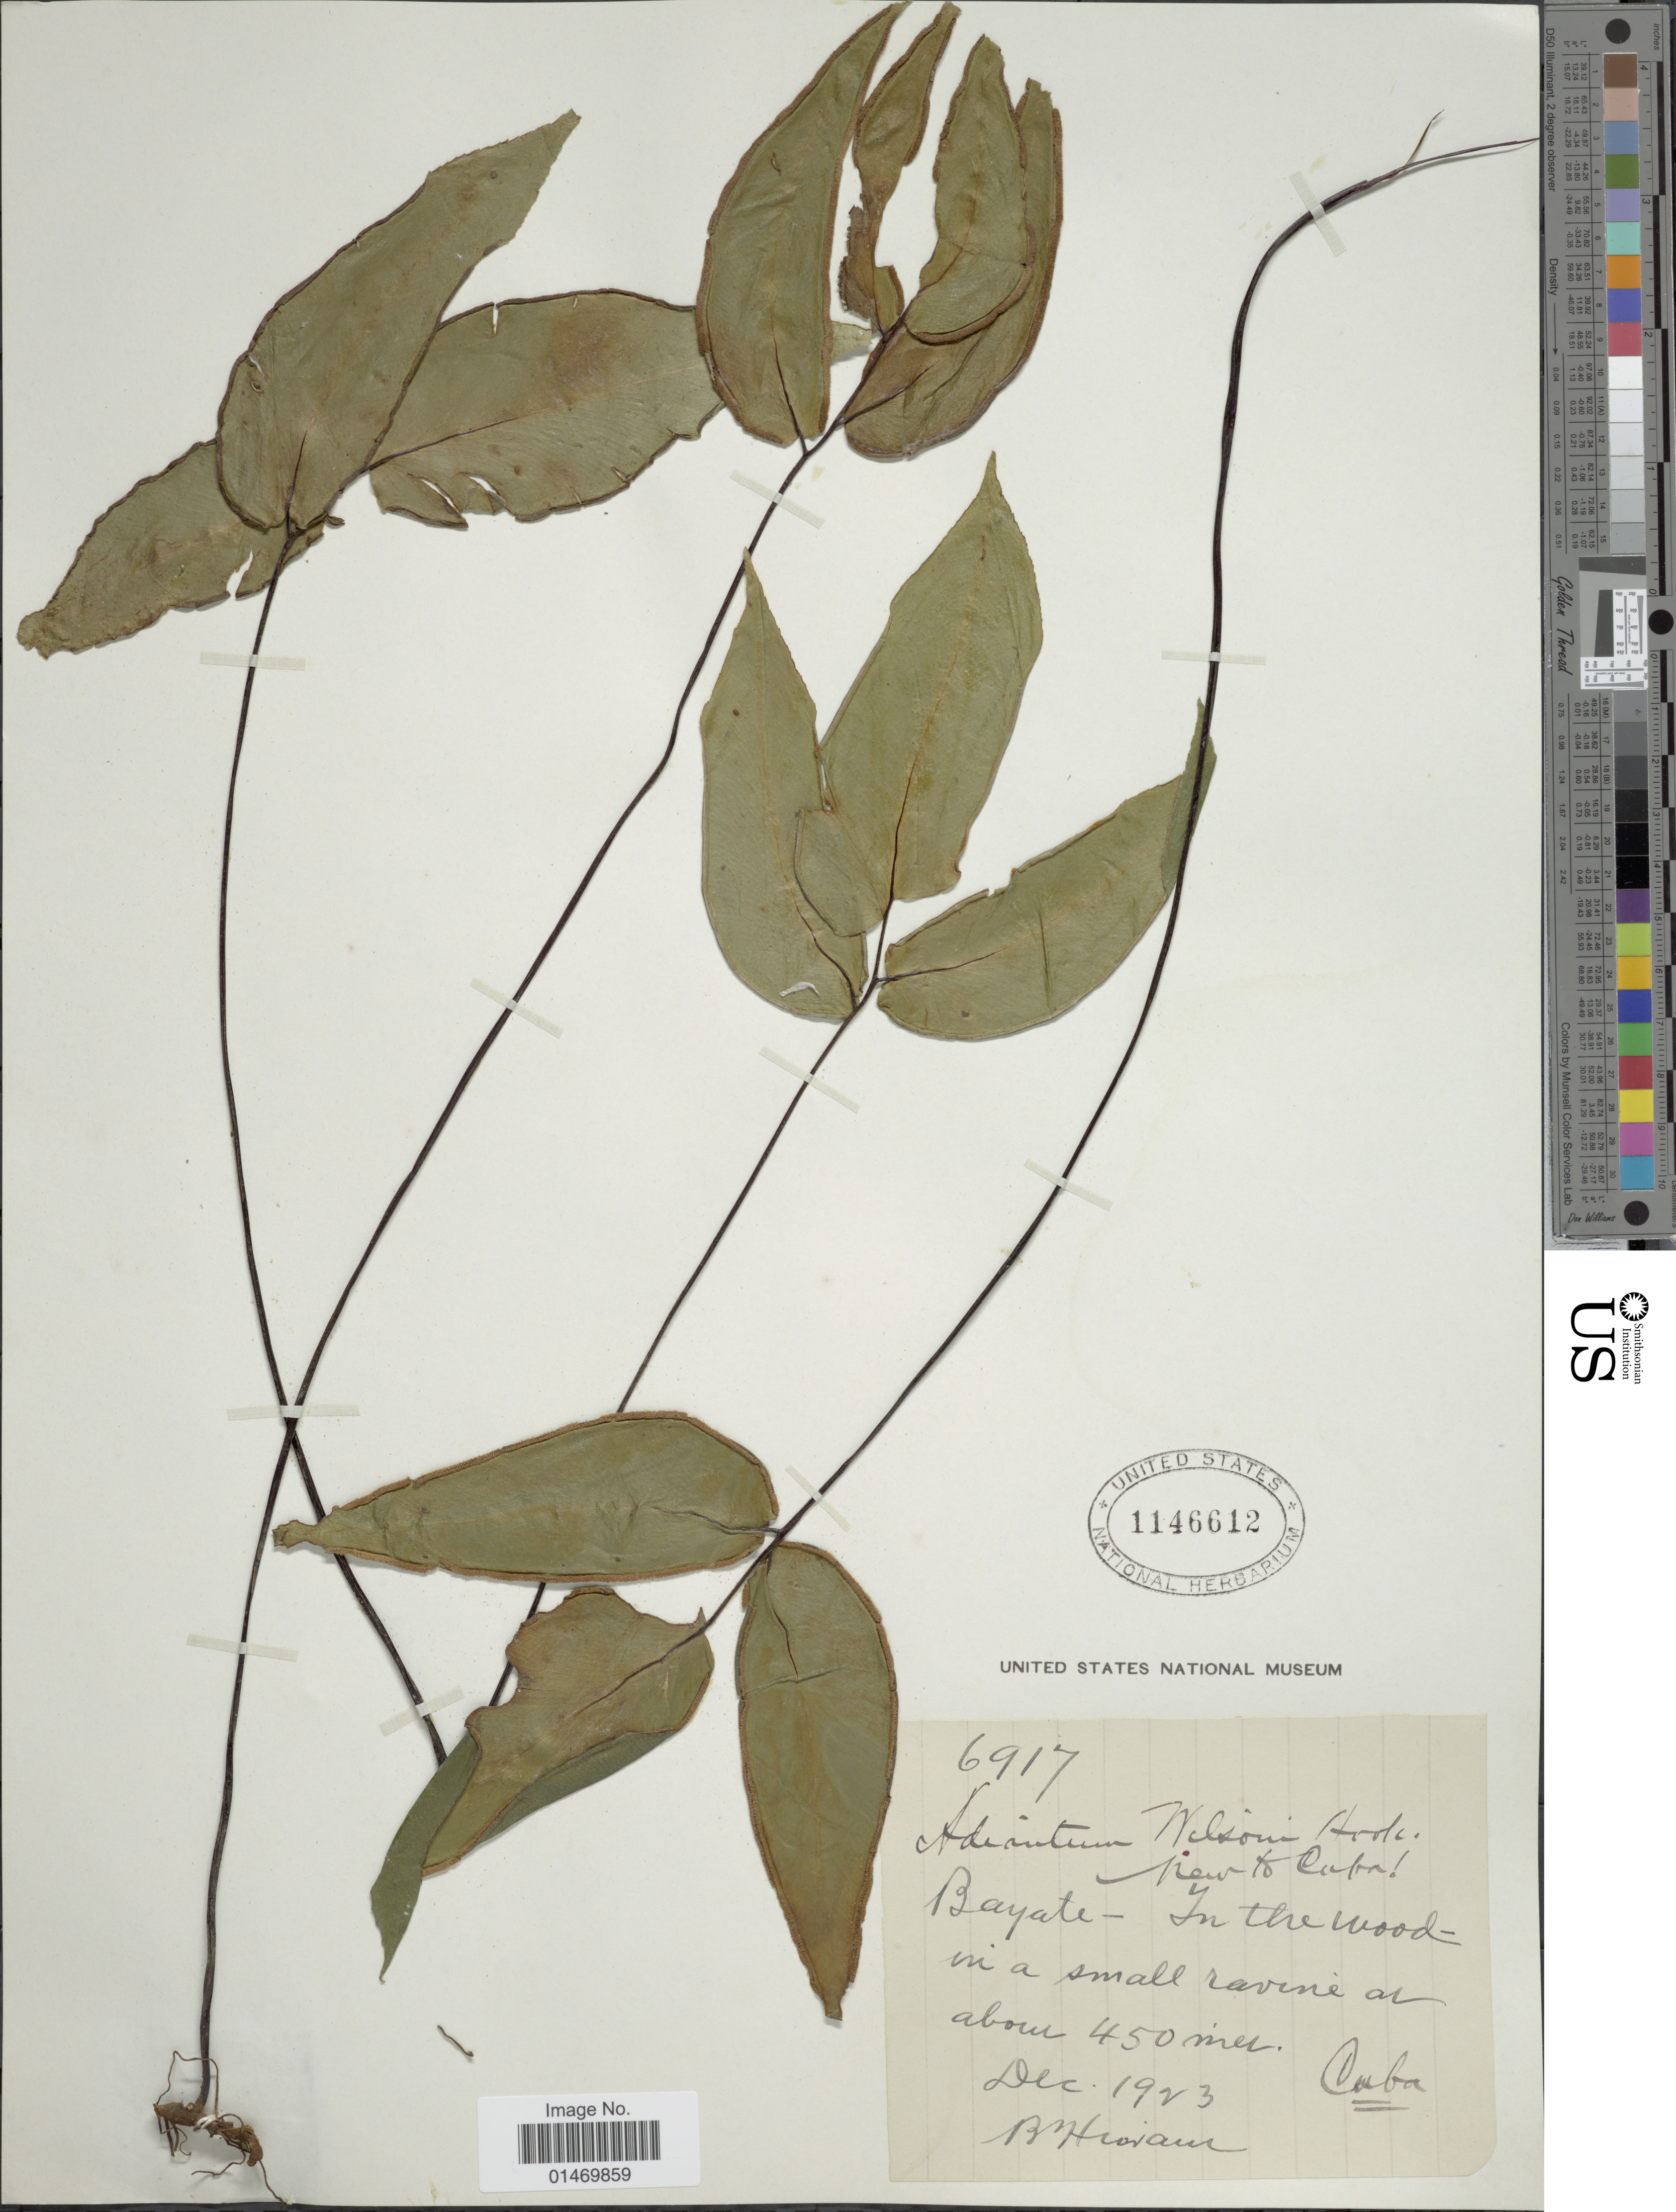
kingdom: Plantae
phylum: Tracheophyta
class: Polypodiopsida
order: Polypodiales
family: Pteridaceae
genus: Adiantum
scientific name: Adiantum wilsonii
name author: Hook.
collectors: Bro. Hioram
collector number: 6917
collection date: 1923-12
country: Cuba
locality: Cuba, Bayate.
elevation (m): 450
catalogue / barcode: US 1146612